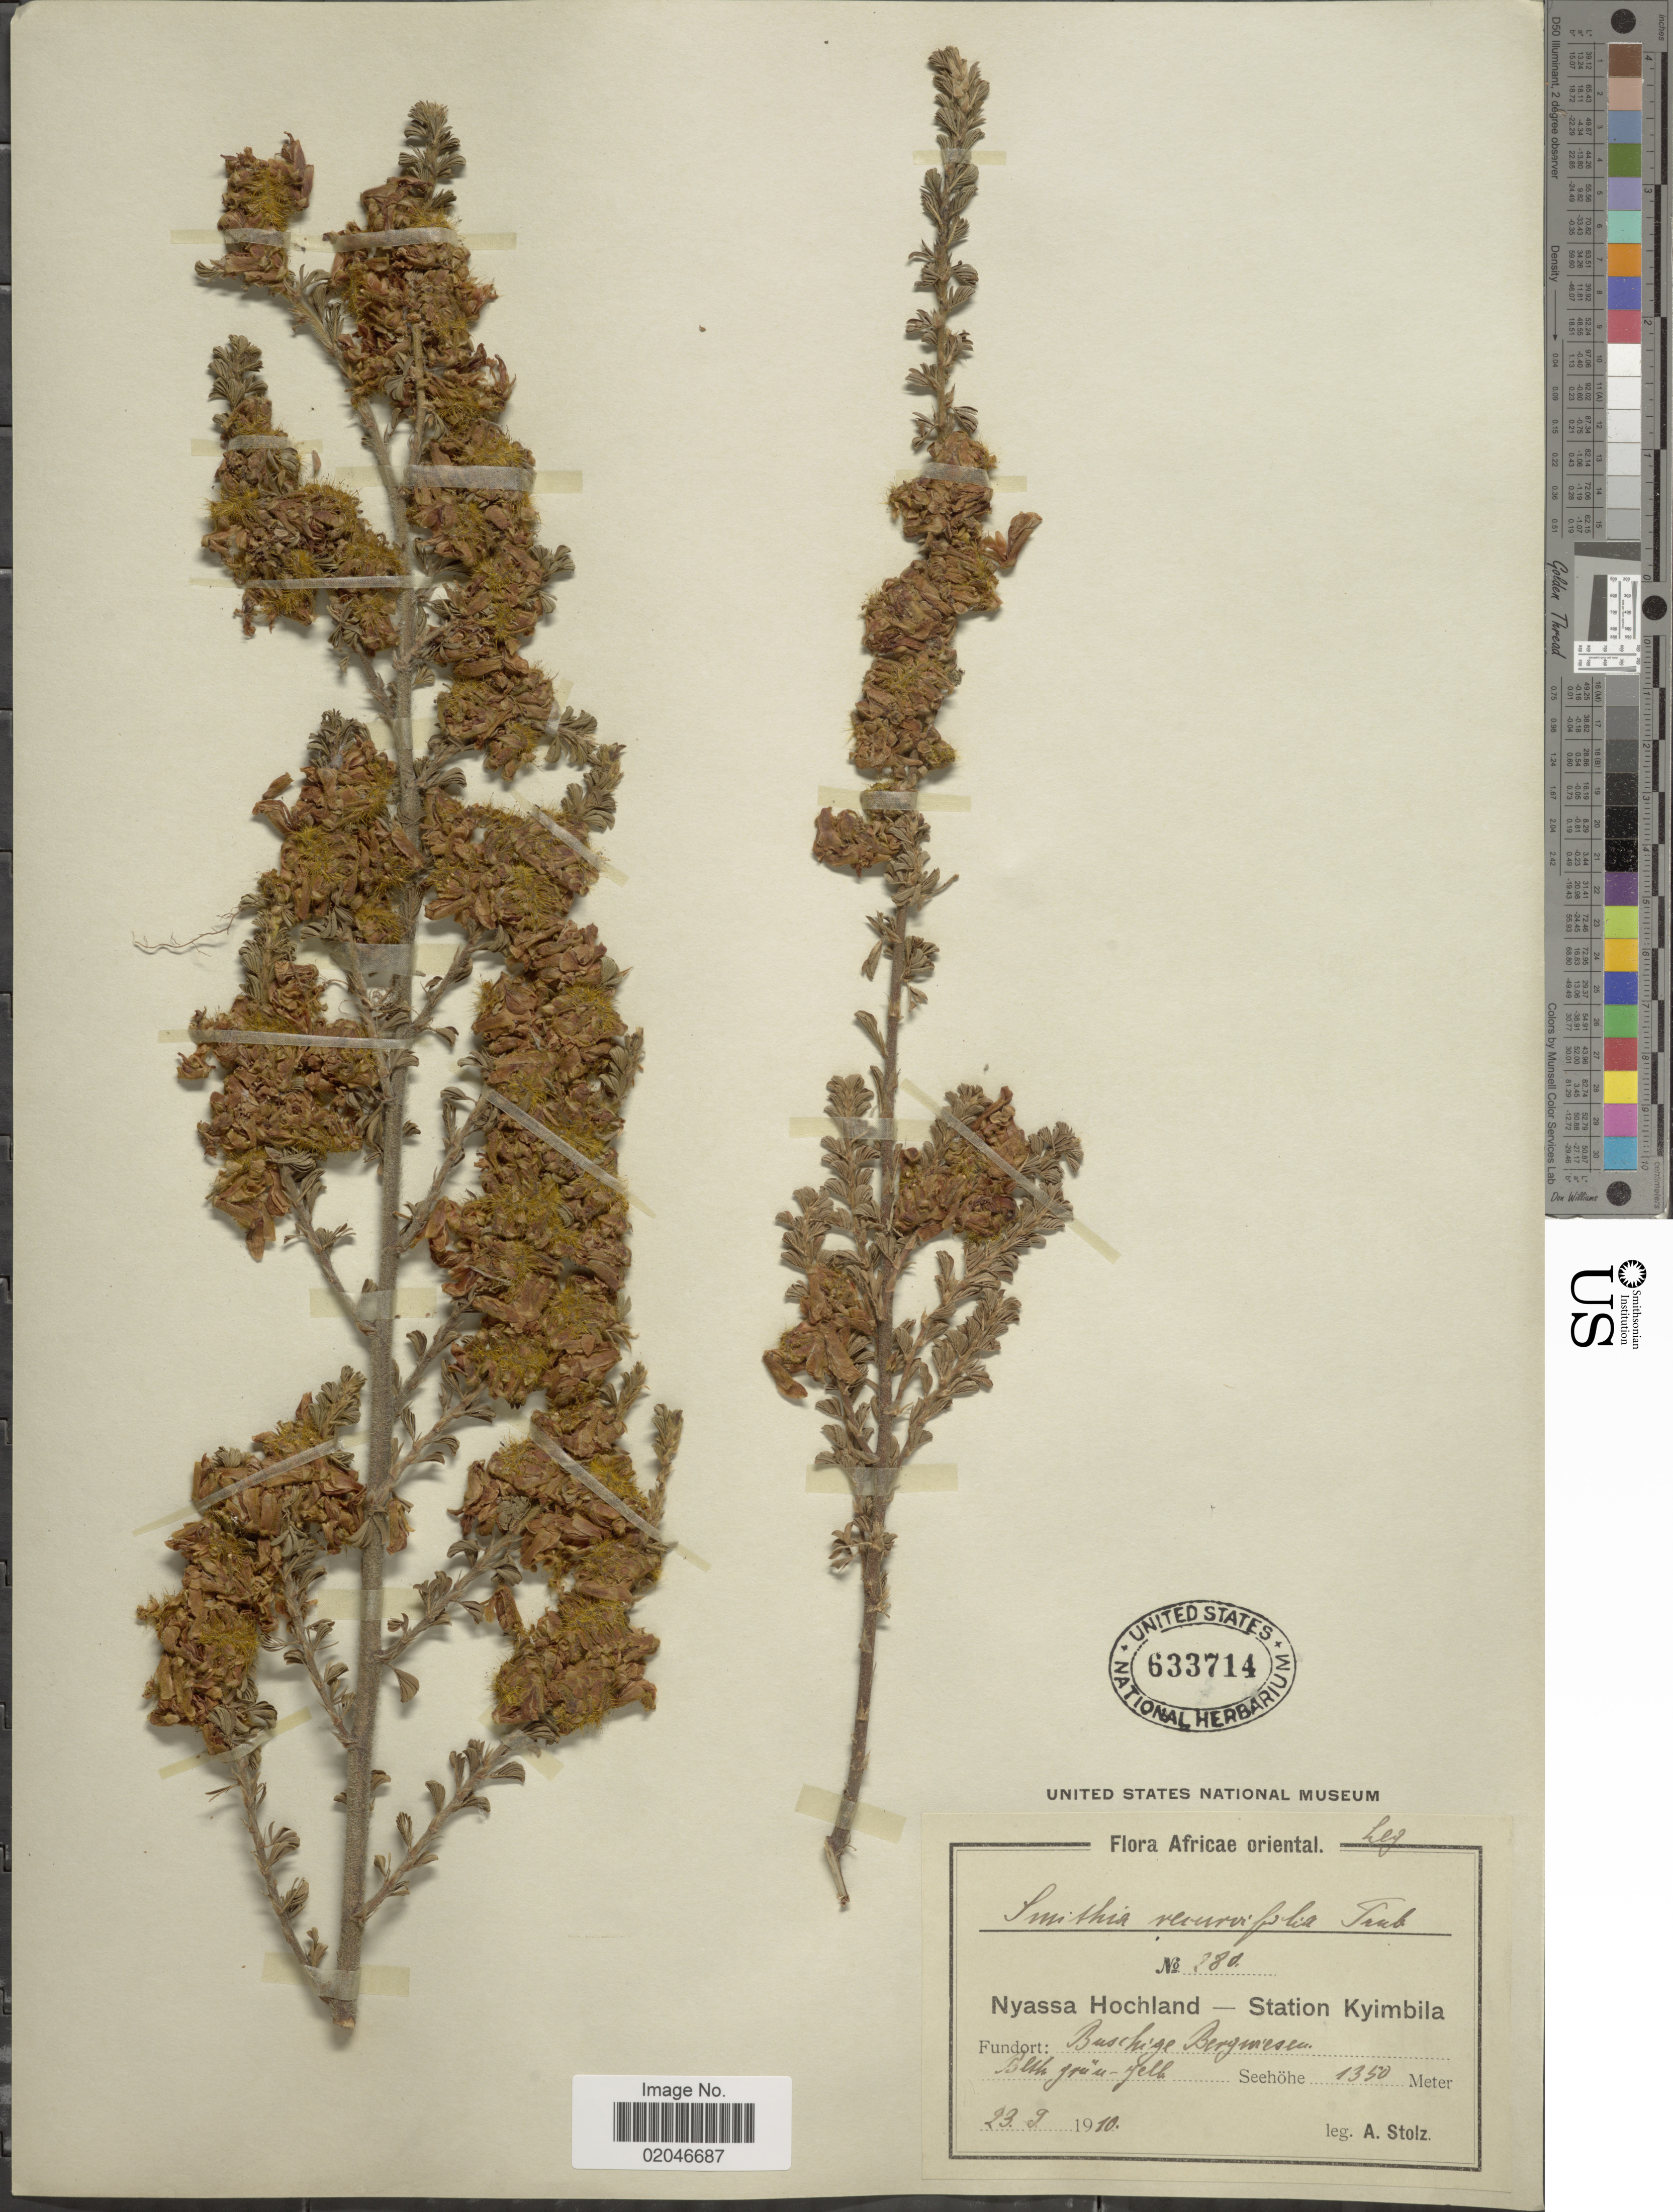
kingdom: Plantae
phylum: Tracheophyta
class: Magnoliopsida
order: Fabales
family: Fabaceae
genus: Kotschya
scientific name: Kotschya recurvifolia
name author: (Taub.) F. White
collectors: A. Stolz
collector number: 280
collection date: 1910-09-23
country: Tanzania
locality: Africae oriental, Nyassa Hochland - Station Kyimbila, Fundort: Buschige Bergwiesen [illegible text]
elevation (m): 1350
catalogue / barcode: US 633714